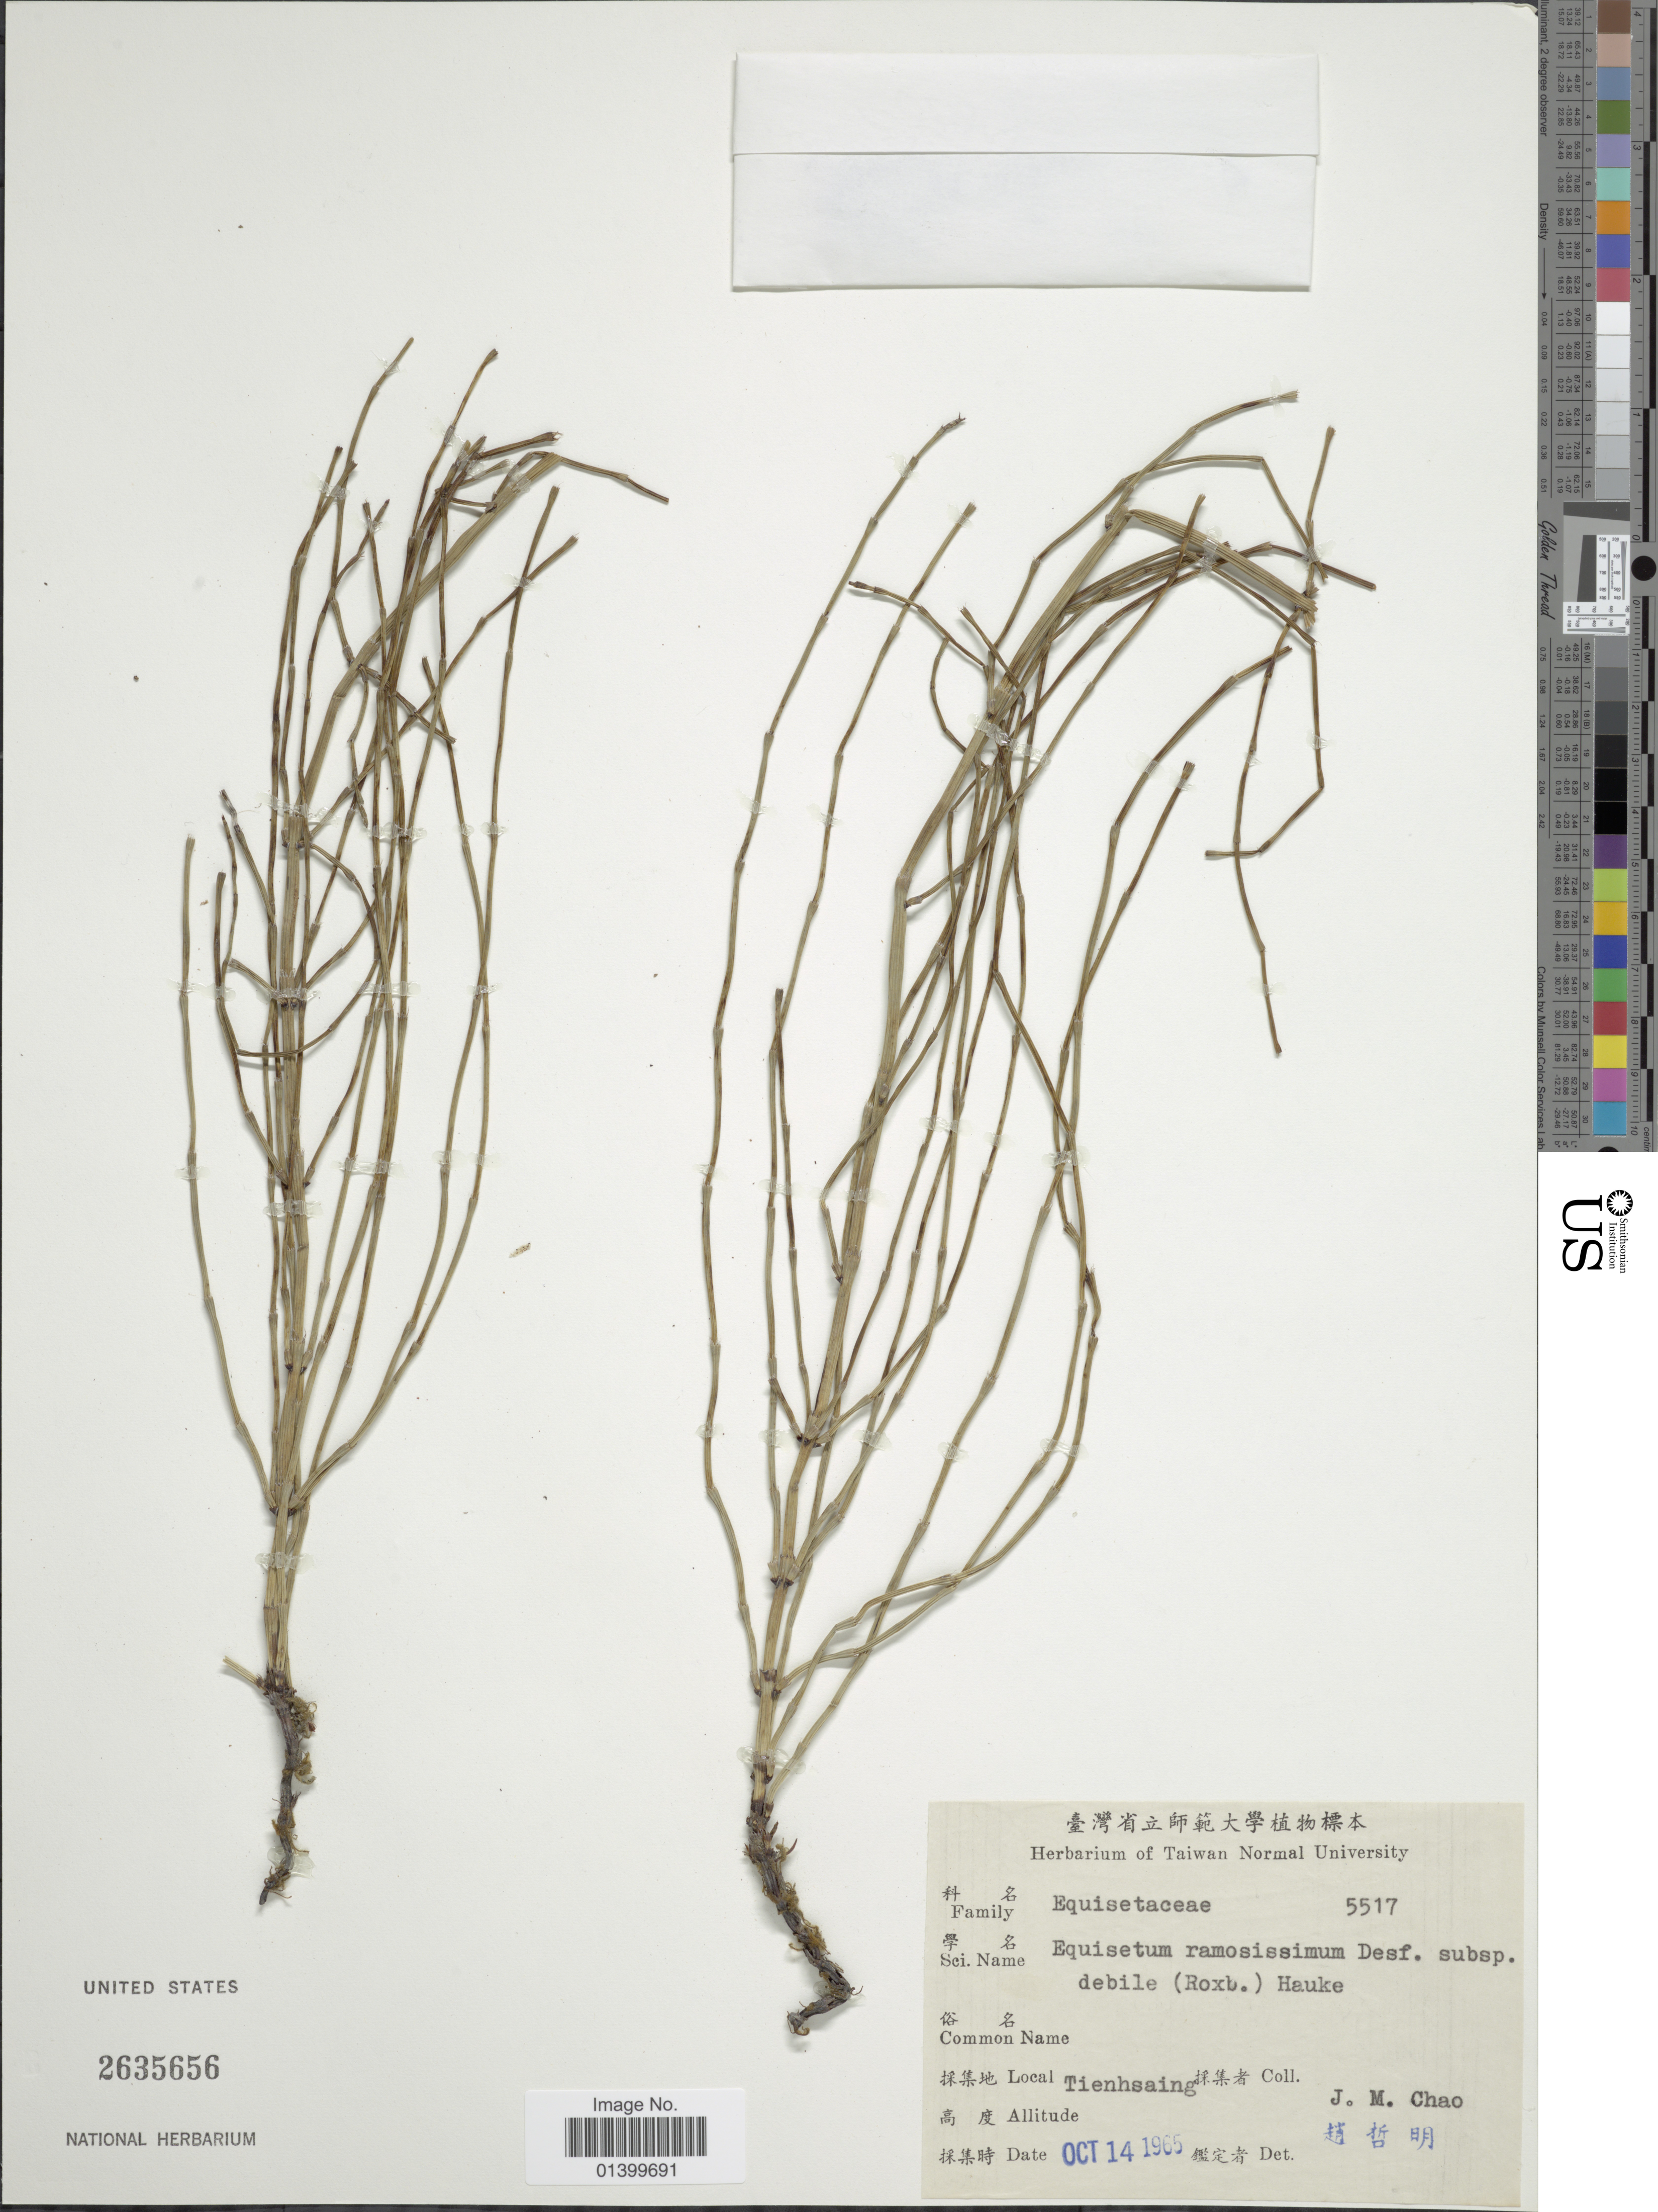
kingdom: Plantae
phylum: Tracheophyta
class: Polypodiopsida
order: Equisetales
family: Equisetaceae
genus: Equisetum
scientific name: Equisetum ramosissimum subsp. debile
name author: (Roxb. ex Vaucher) Hauke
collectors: J. Chao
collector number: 5517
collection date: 1965-10-14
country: Taiwan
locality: Tienhsaing X.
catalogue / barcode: US 2635656